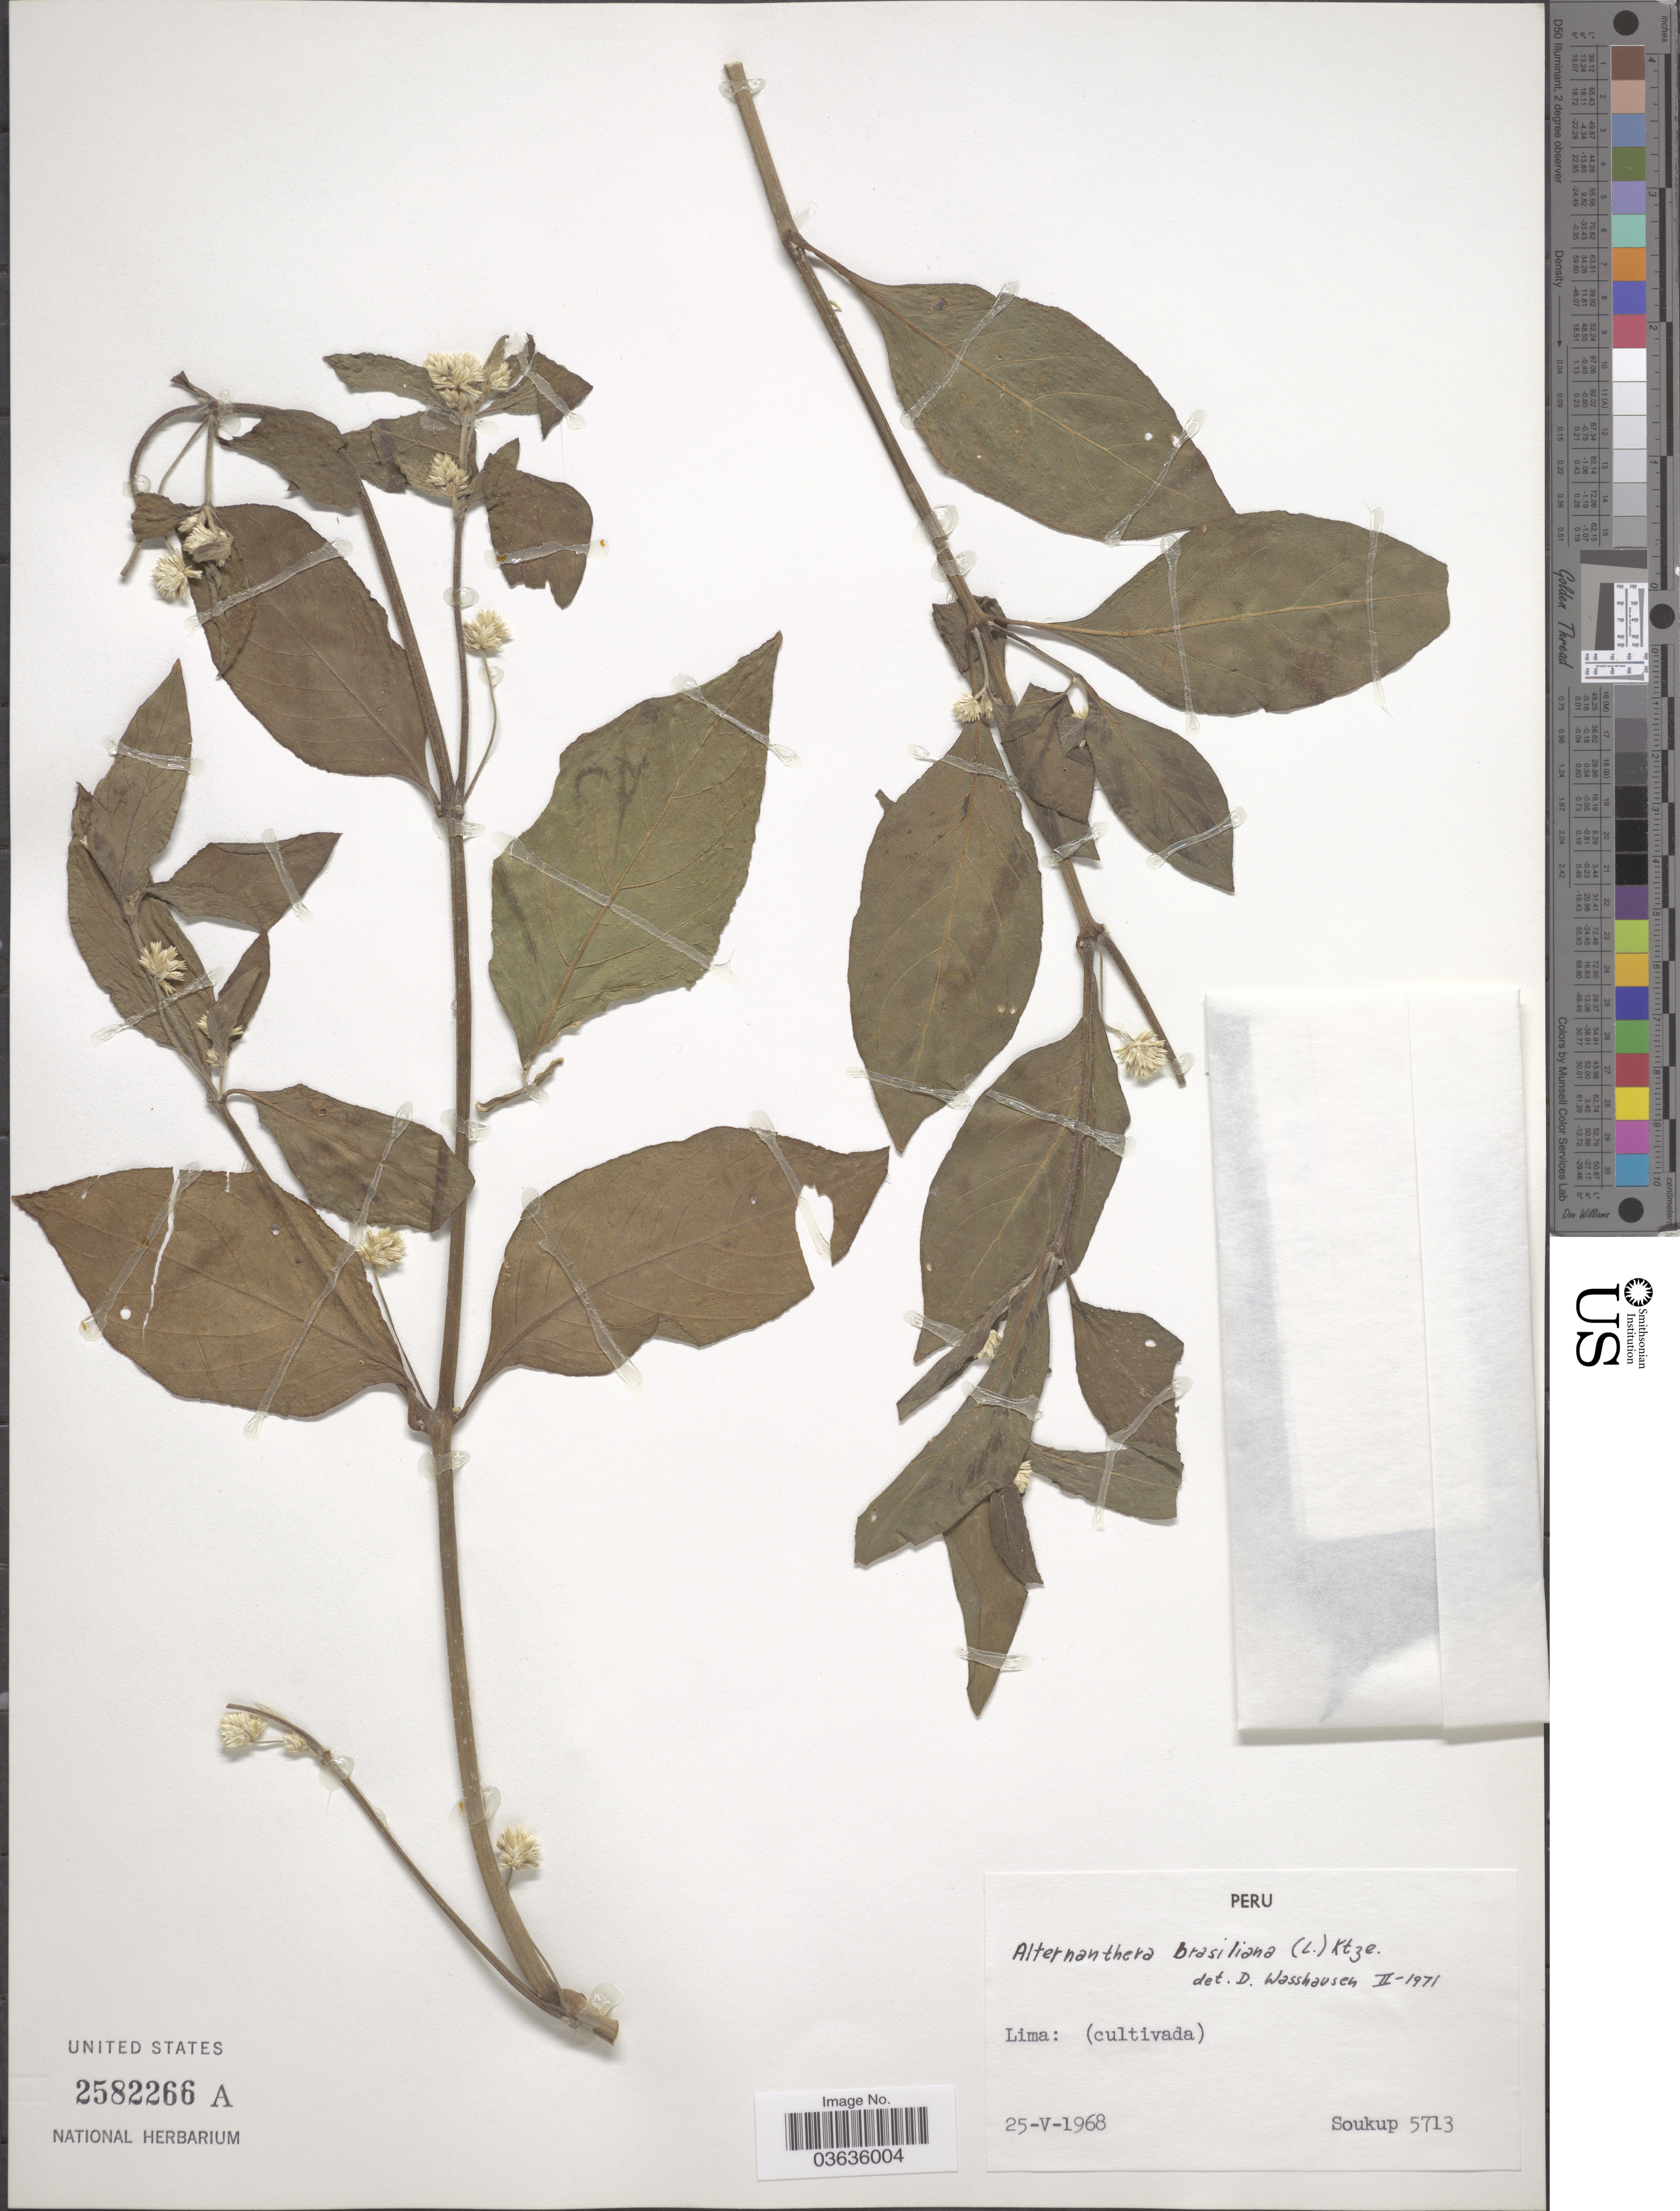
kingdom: Plantae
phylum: Tracheophyta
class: Magnoliopsida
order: Caryophyllales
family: Amaranthaceae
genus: Alternanthera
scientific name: Alternanthera brasiliana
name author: (L.) Kuntze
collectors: -- Soukup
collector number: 5713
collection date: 1968-05-25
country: Peru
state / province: Lima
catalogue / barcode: US 2582266A